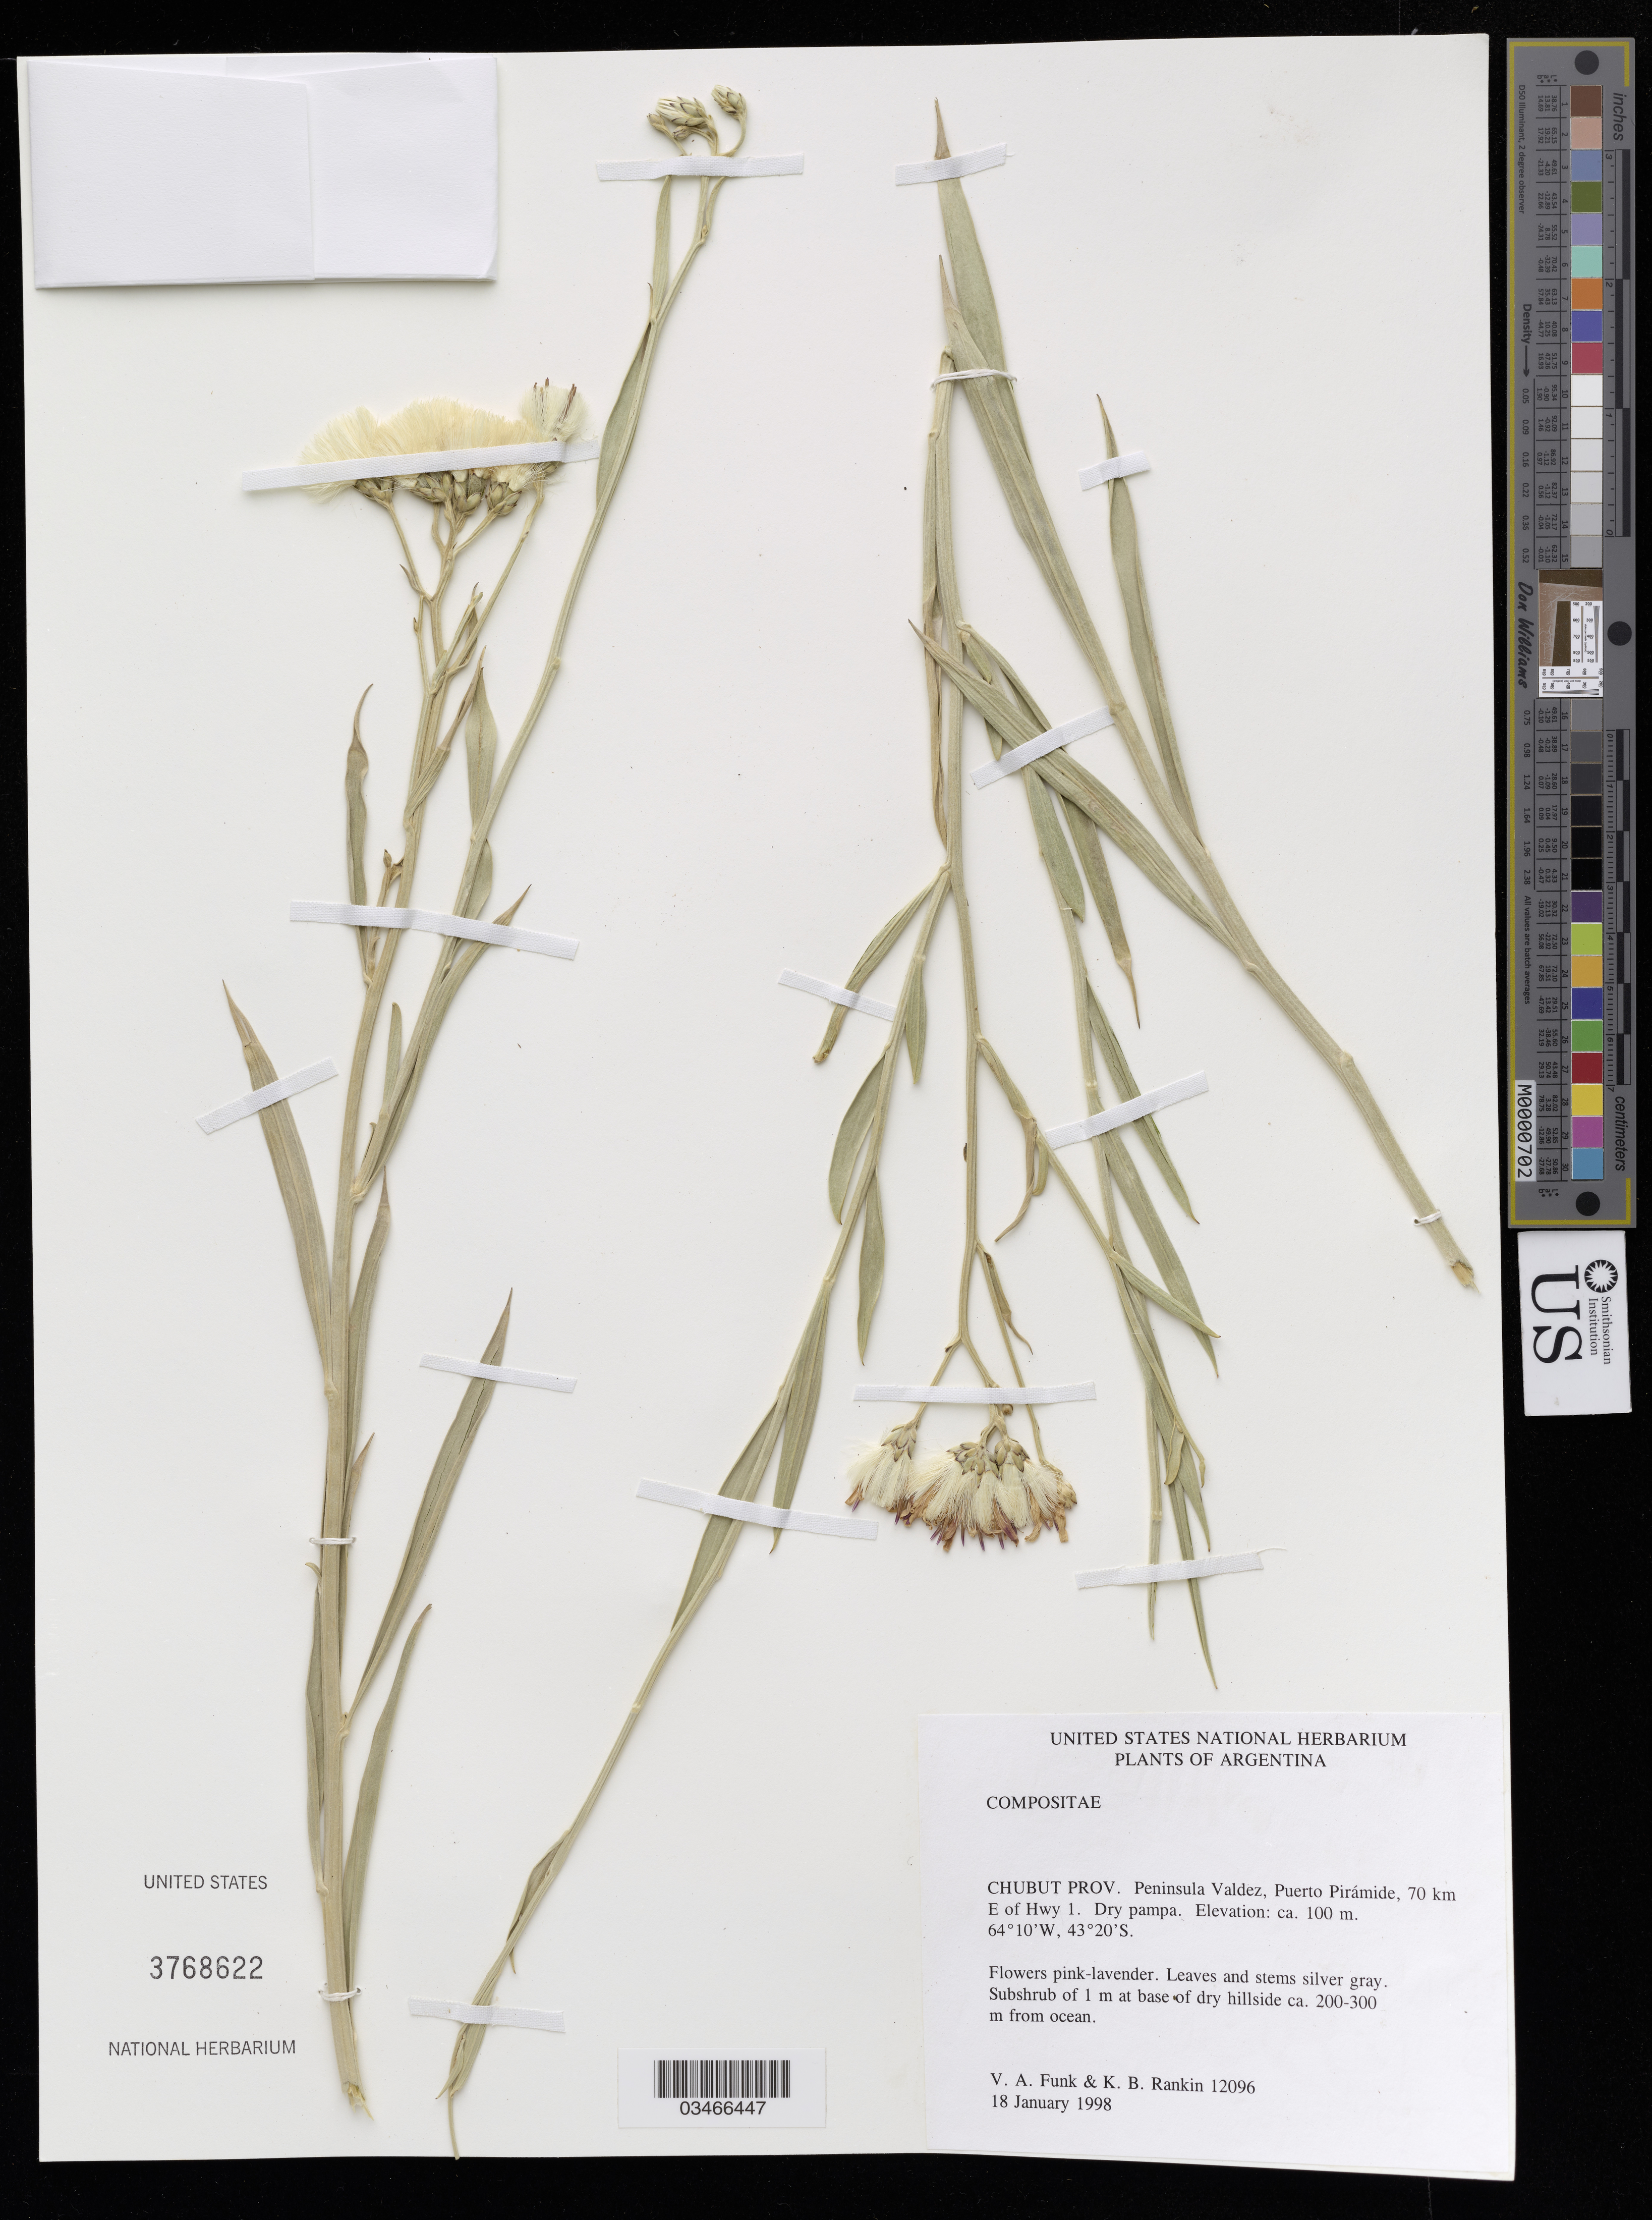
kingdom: Plantae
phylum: Tracheophyta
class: Magnoliopsida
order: Asterales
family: Asteraceae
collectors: V. Funk & K. B. Rankin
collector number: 12096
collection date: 1998-01-18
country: Argentina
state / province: Chubut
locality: Peninsula Valdez, Puerto Pirámide, 70 km E of Hwy 1. Dry pampa.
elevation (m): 100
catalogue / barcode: US 3768622